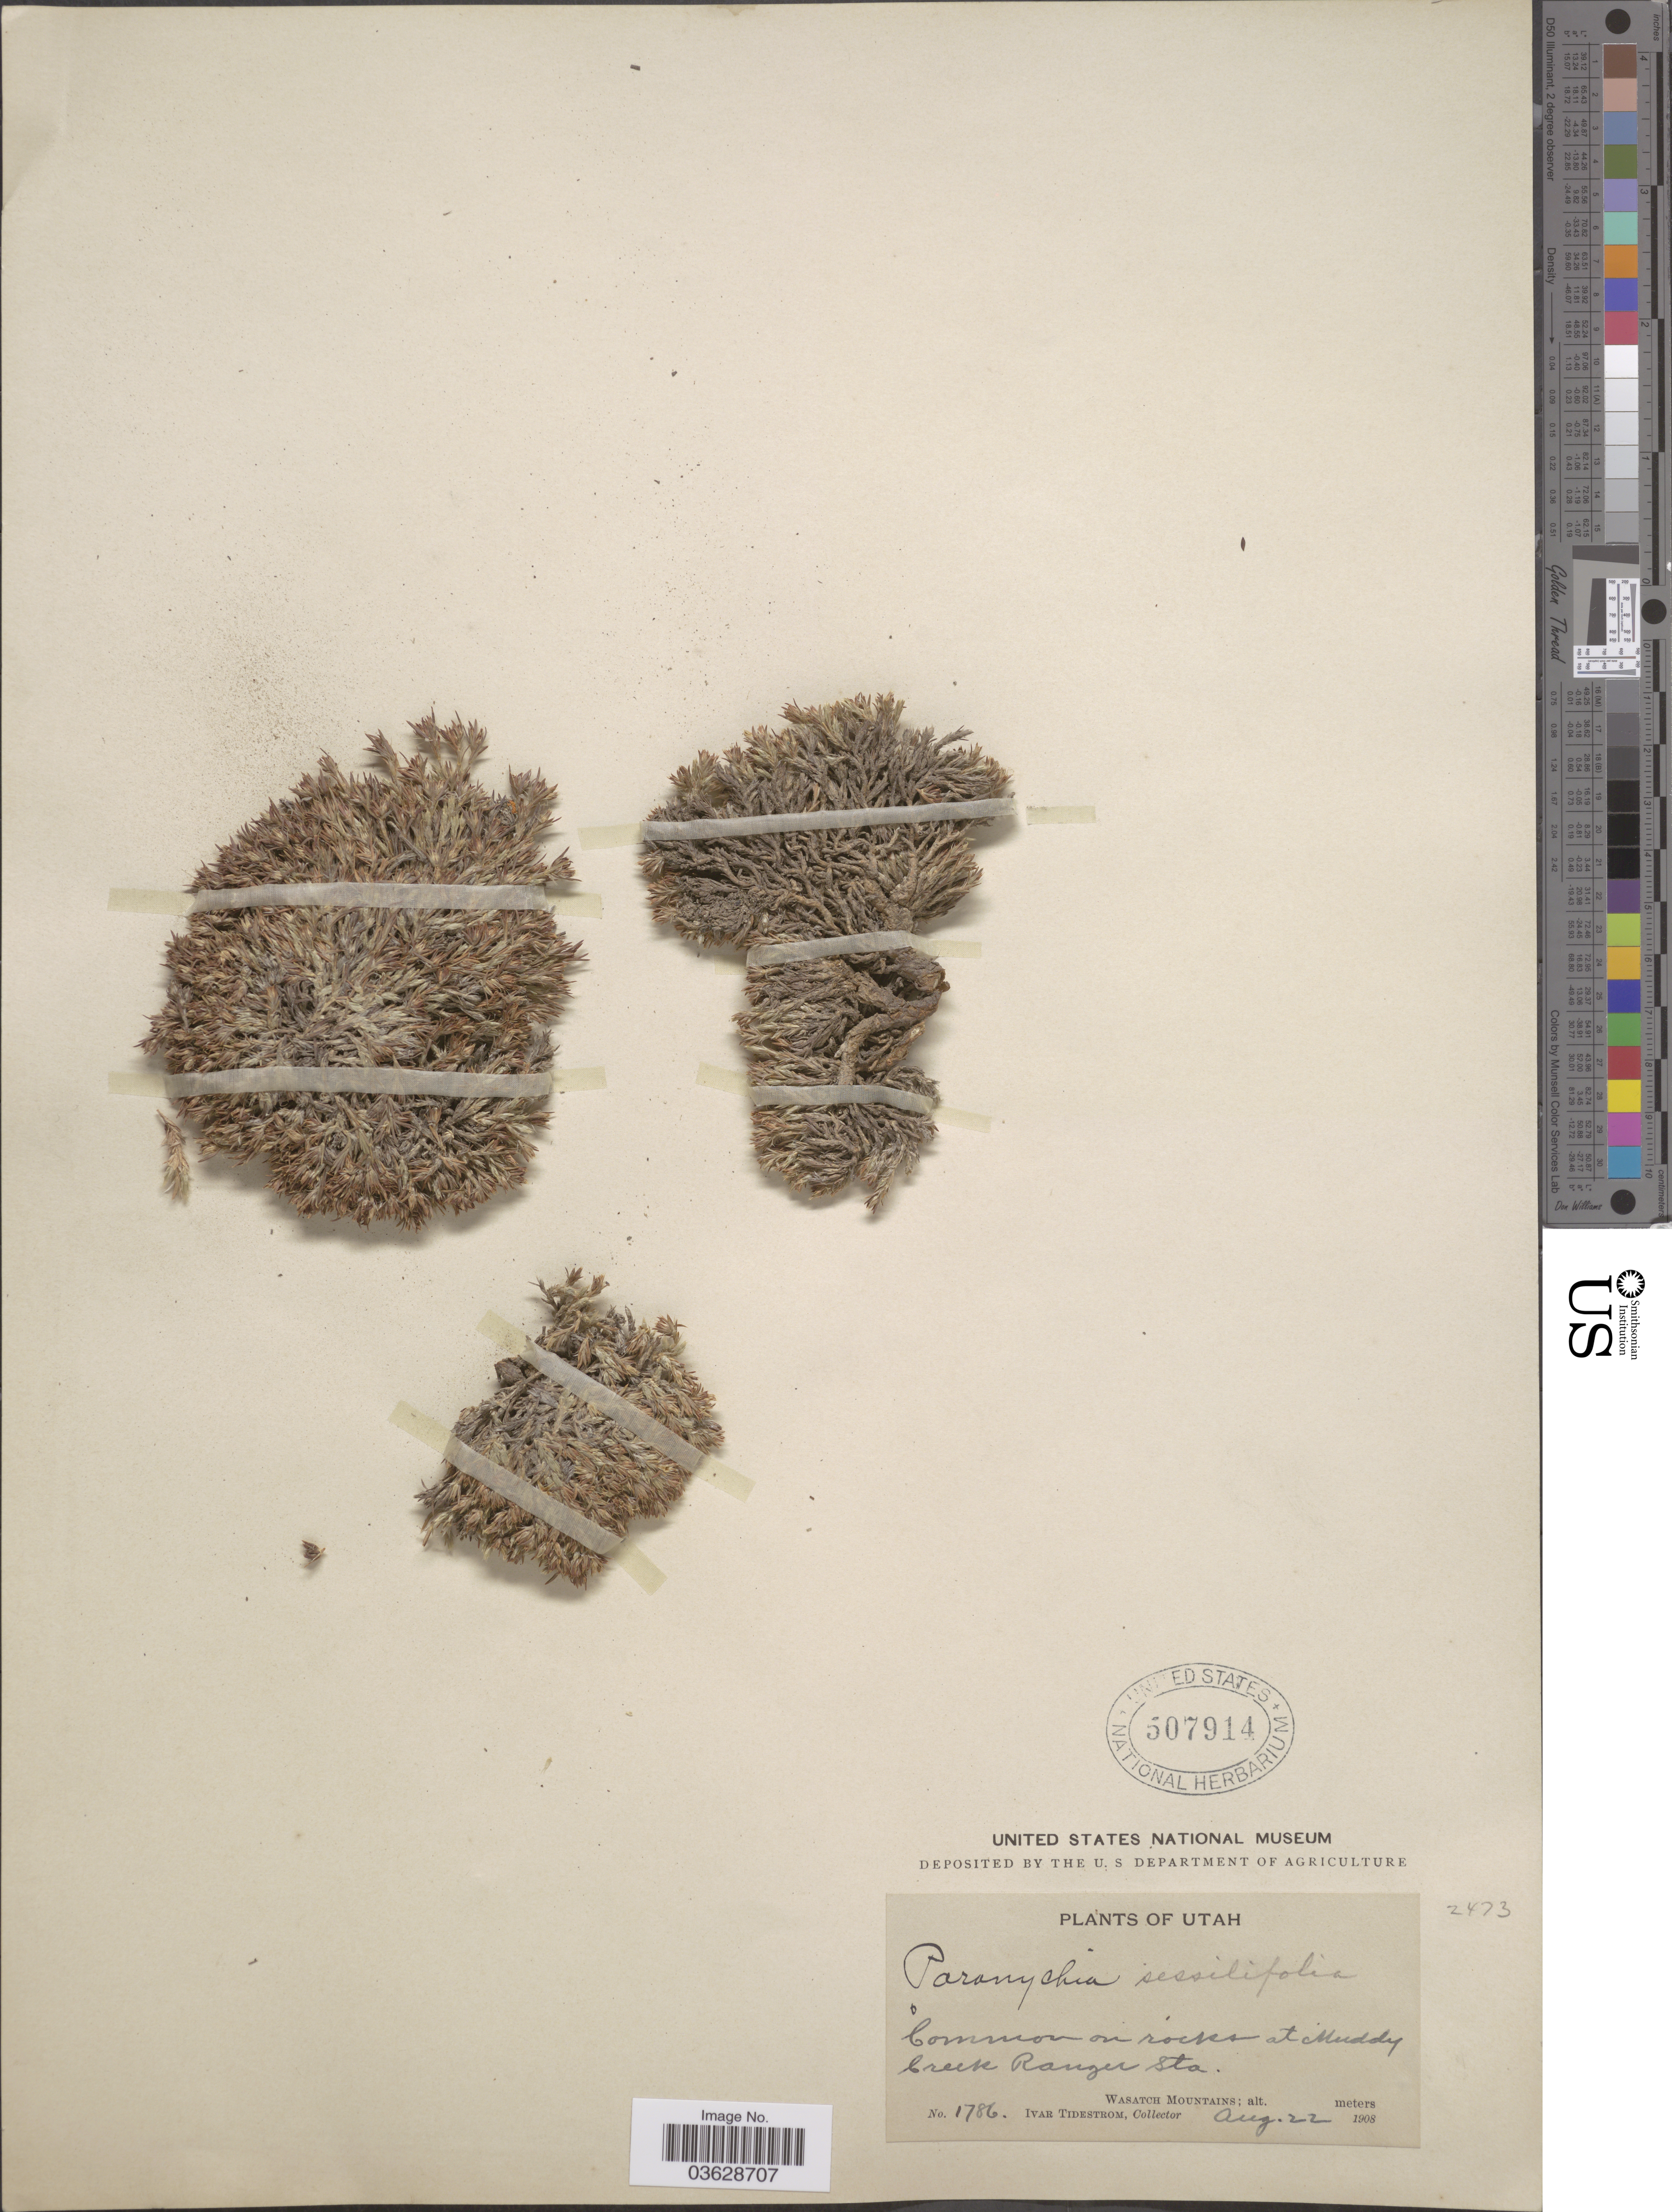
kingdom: Plantae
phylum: Tracheophyta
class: Magnoliopsida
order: Caryophyllales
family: Caryophyllaceae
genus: Paronychia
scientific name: Paronychia sessiliflora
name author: Nutt.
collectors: I. F. Tidestrom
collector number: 1786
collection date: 1908-08-22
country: United States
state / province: Utah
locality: At Muddy Creek Ranger Sta. Wasatch Mountains.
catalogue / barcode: US 507914